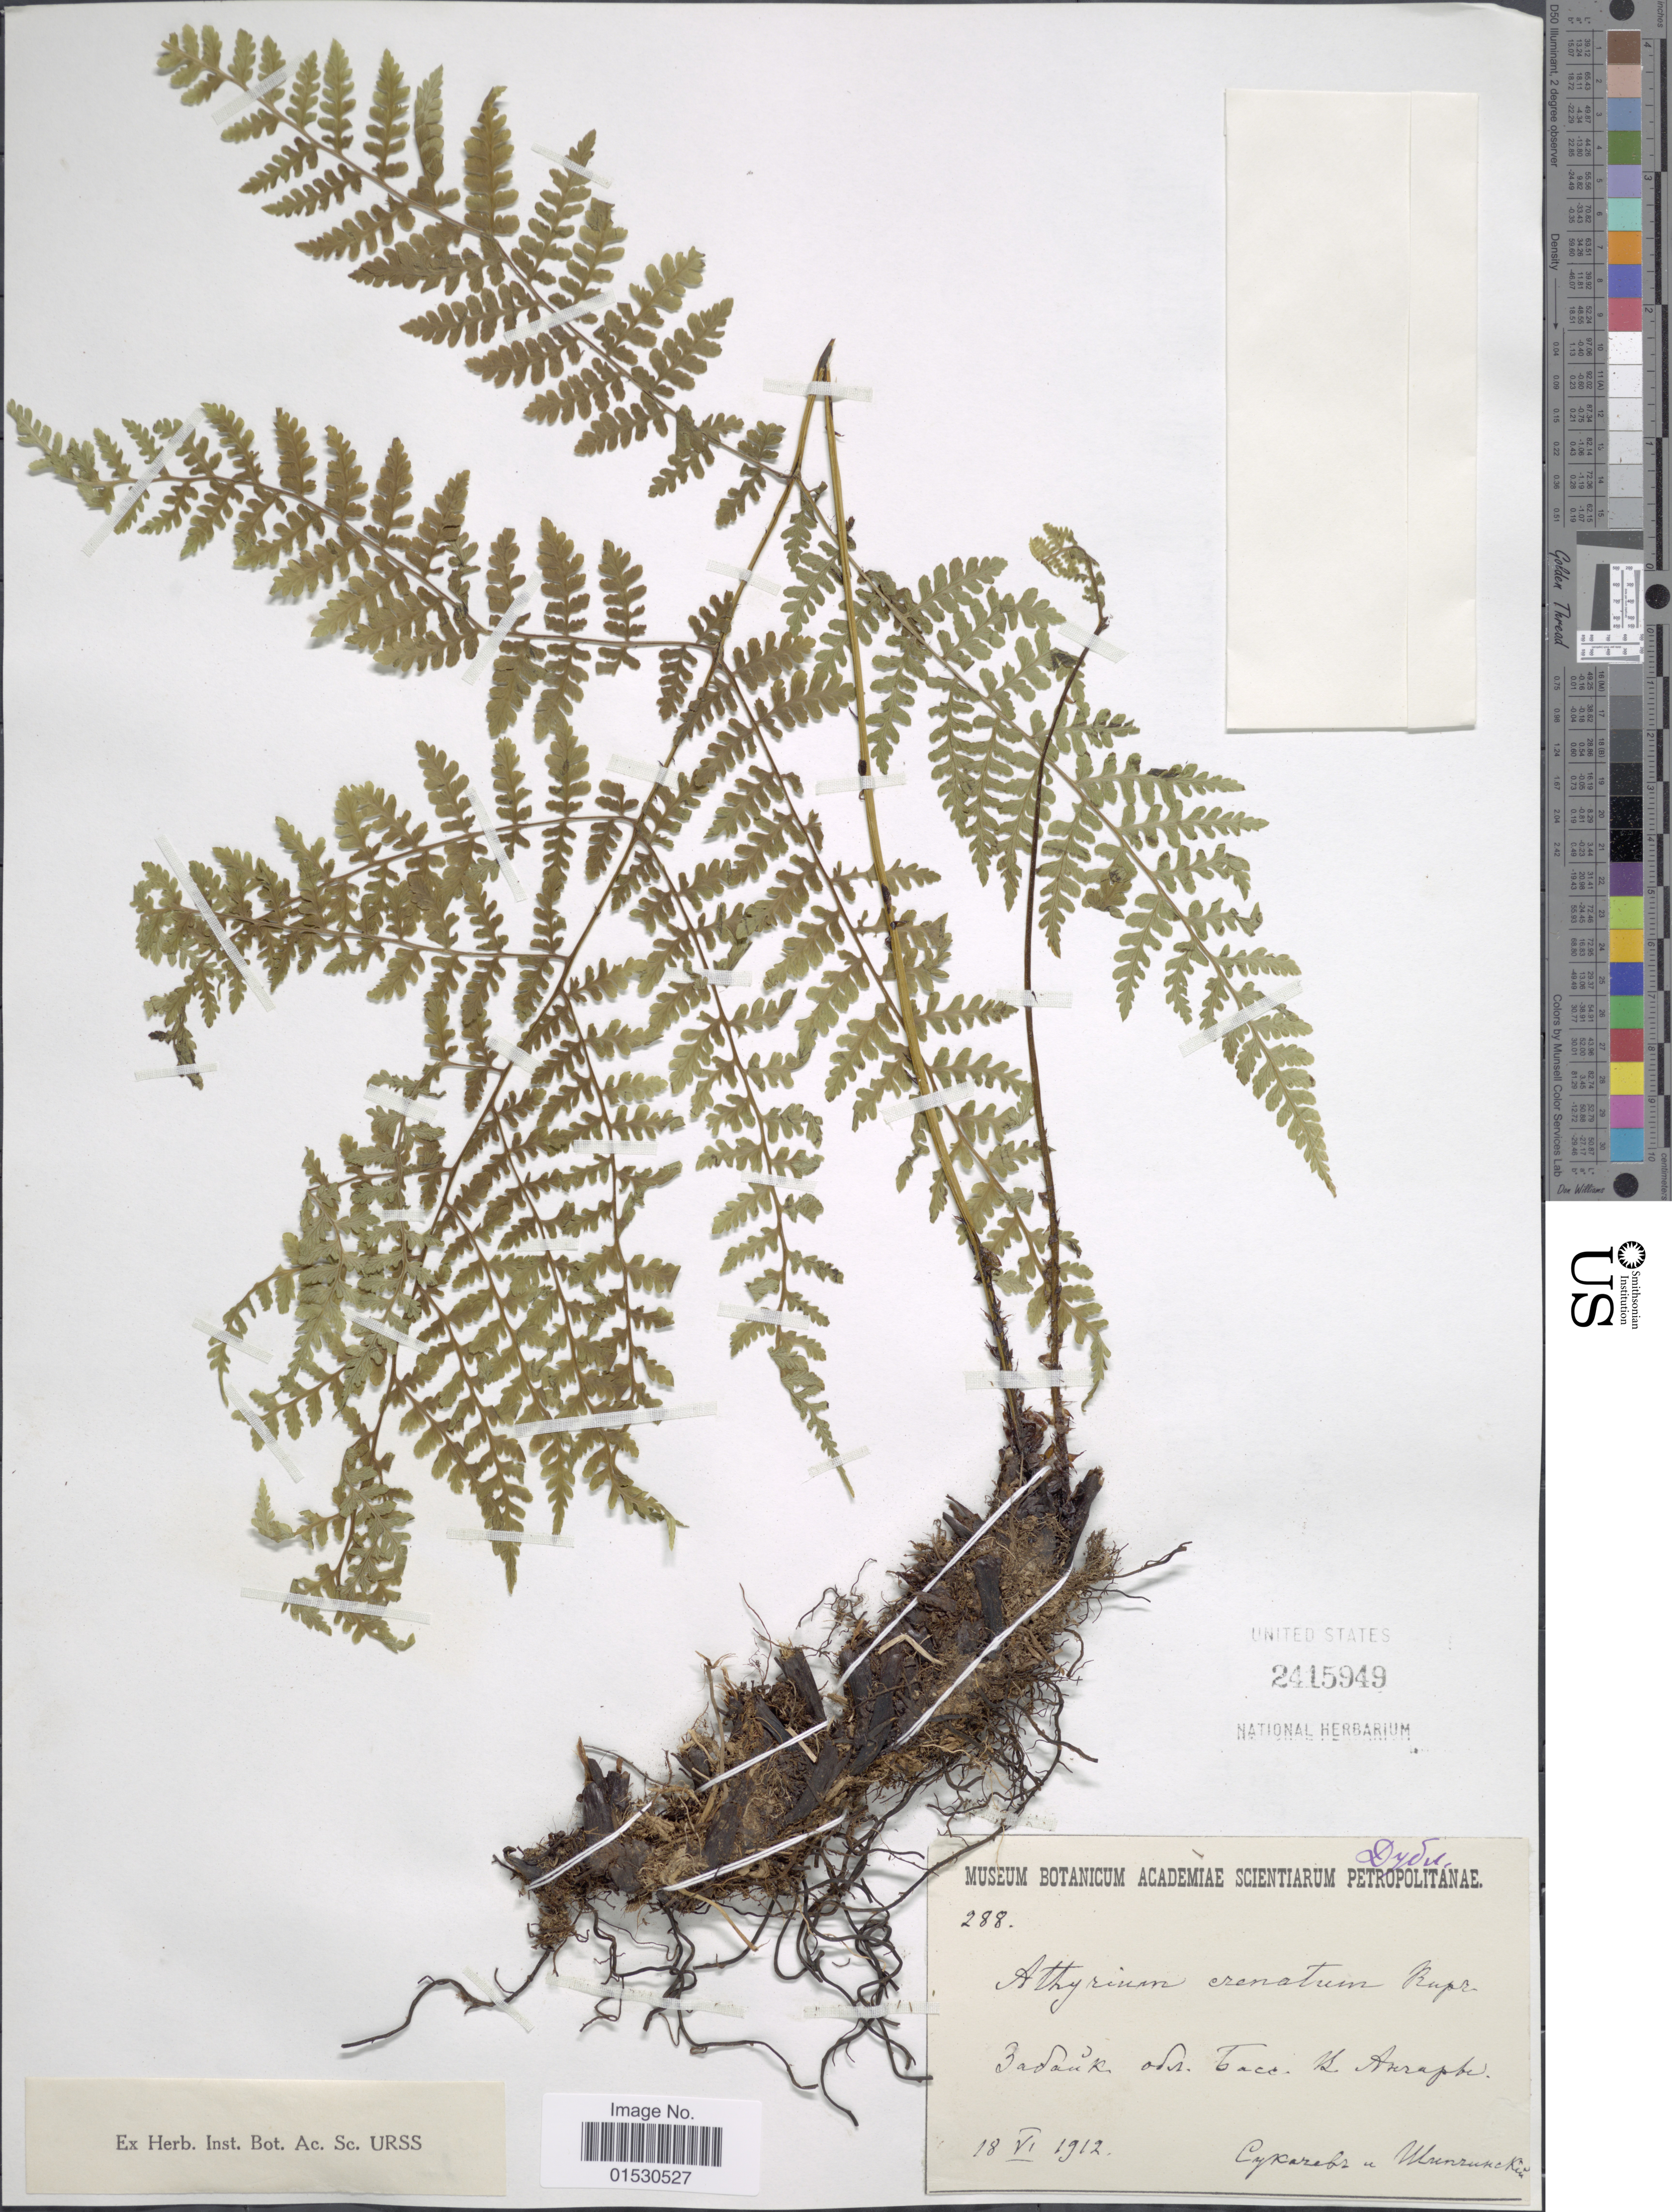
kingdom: Plantae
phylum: Tracheophyta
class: Polypodiopsida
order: Polypodiales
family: Athyriaceae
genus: Athyrium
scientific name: Athyrium crenatum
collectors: Collector illegible & Collector illegible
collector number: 288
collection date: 1912-06-18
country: Russian Federation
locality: Basin of Angara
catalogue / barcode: US 2415949